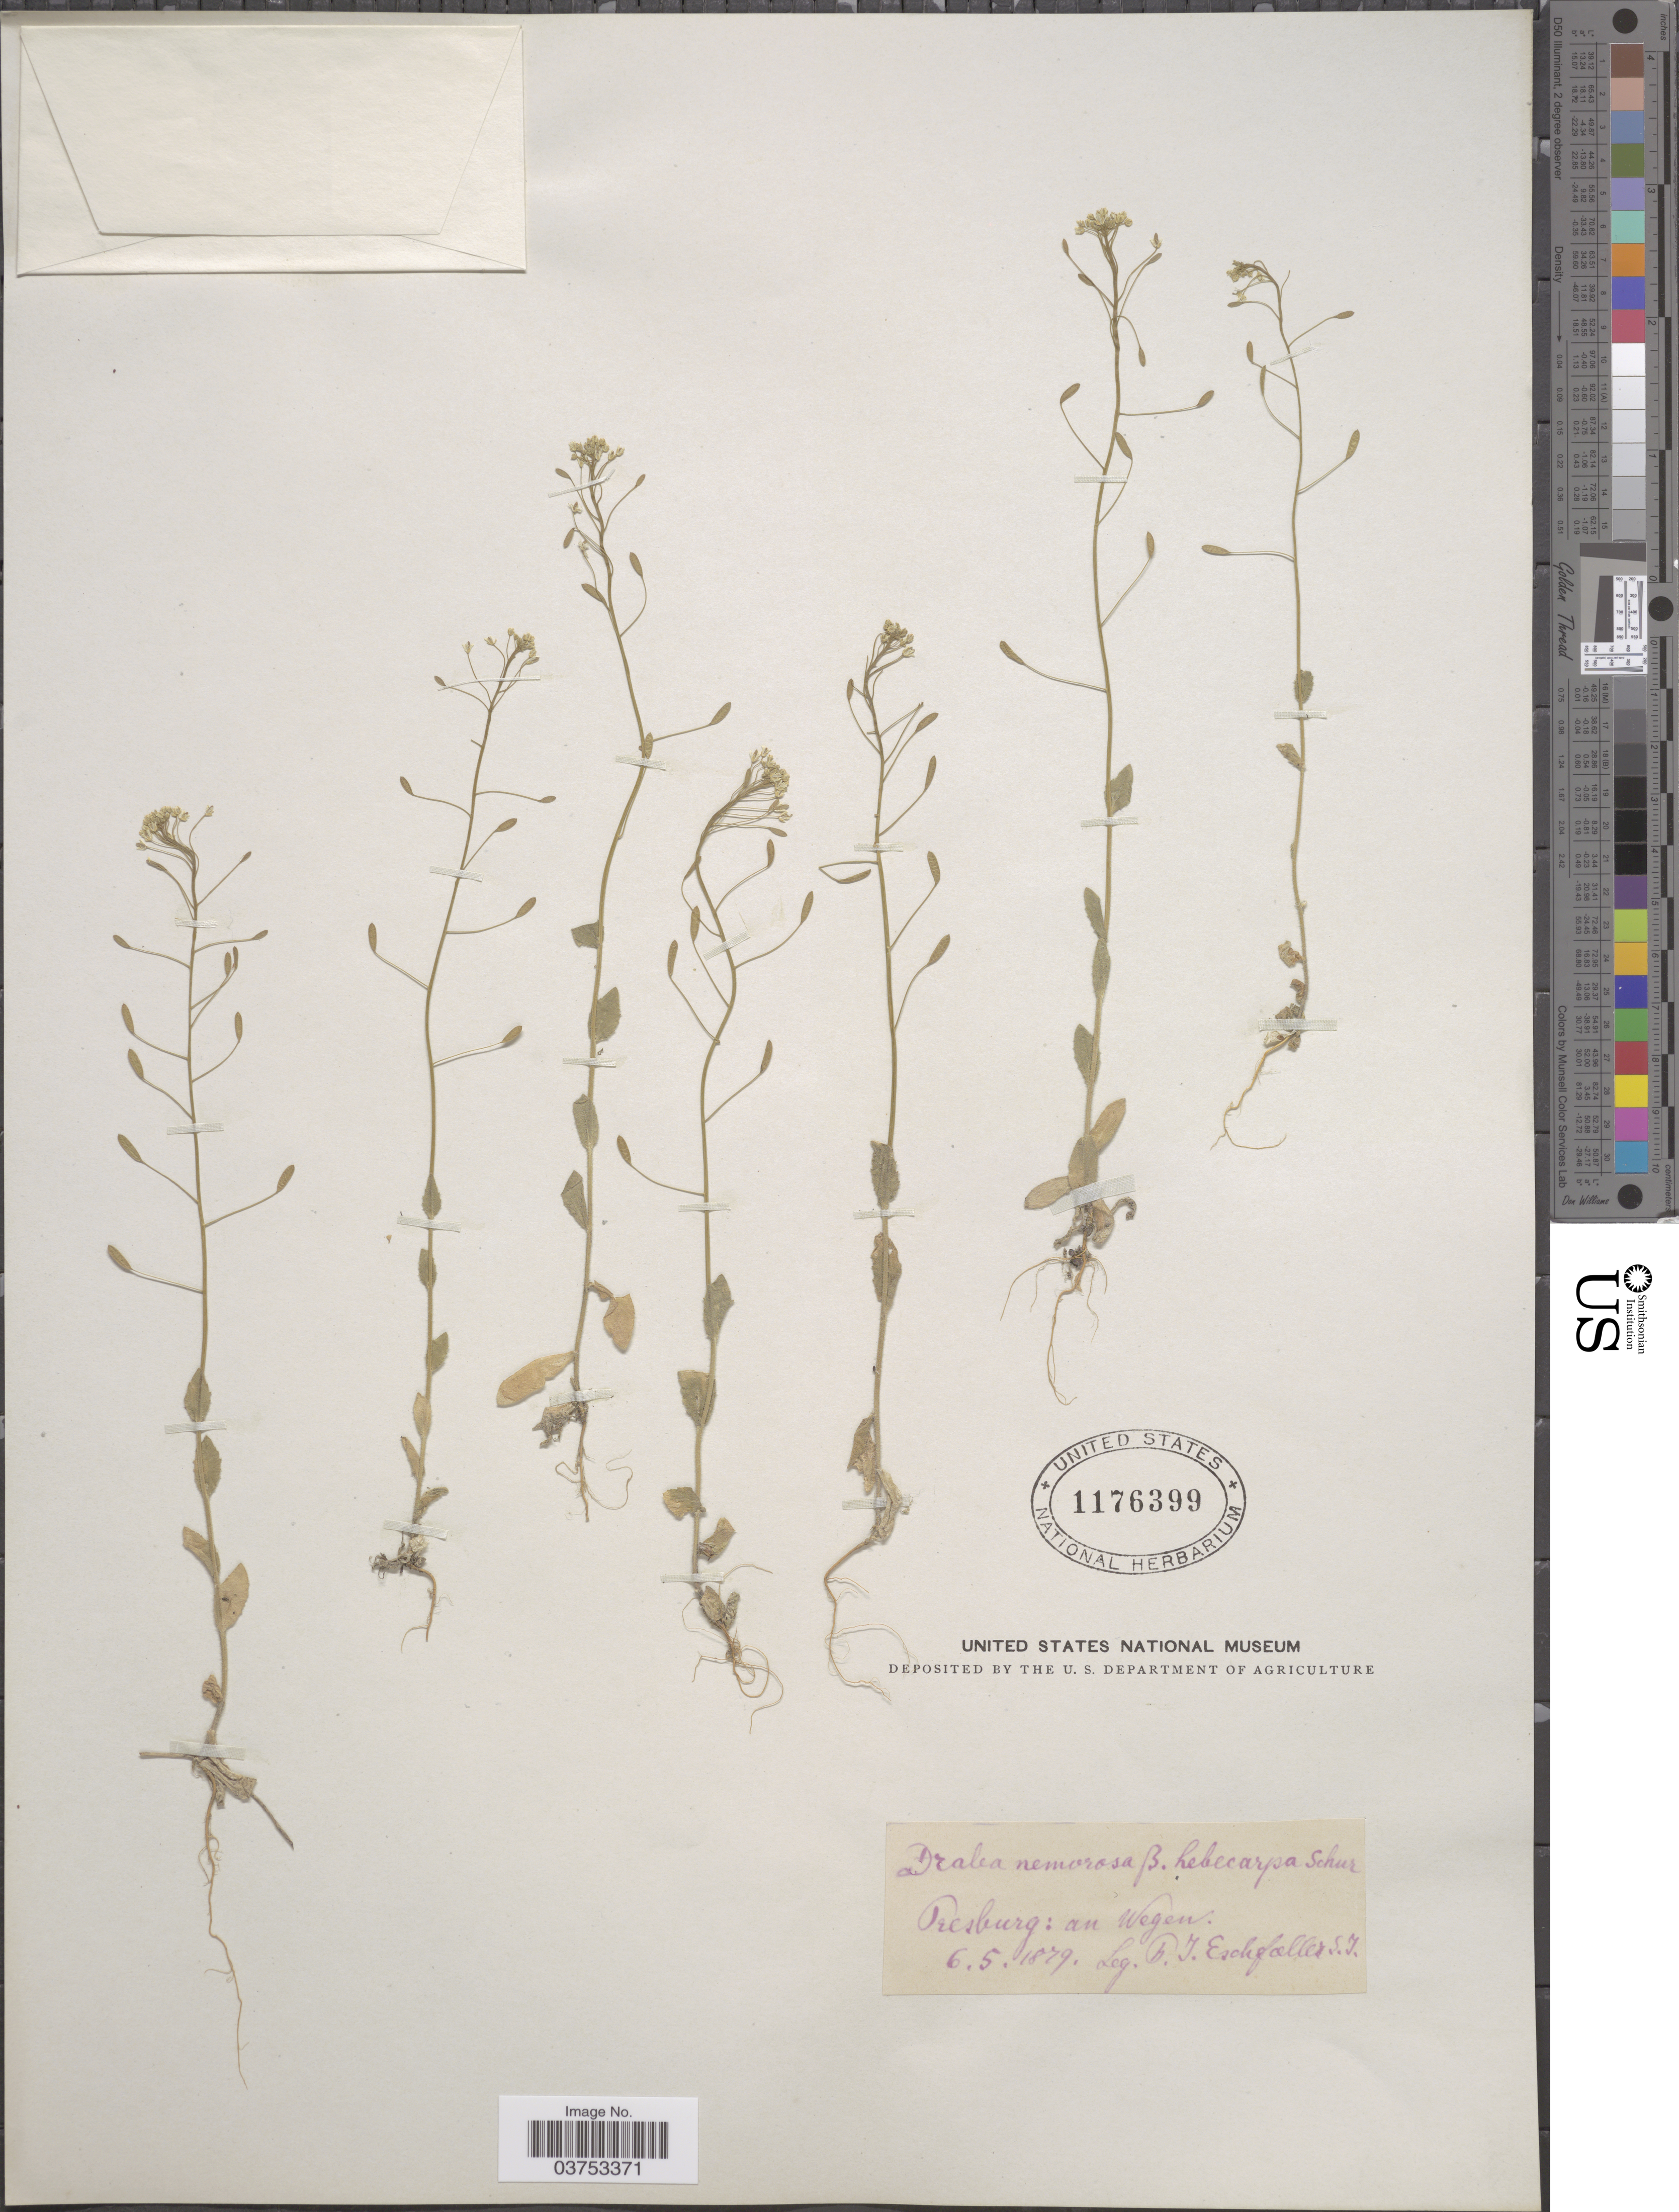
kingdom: Plantae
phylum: Tracheophyta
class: Magnoliopsida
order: Brassicales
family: Brassicaceae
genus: Draba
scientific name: Draba nemorosa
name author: L.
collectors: P. Eschfaeller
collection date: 1879-05-06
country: Slovakia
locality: Presburg: an Wegen.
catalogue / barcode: US 1176399